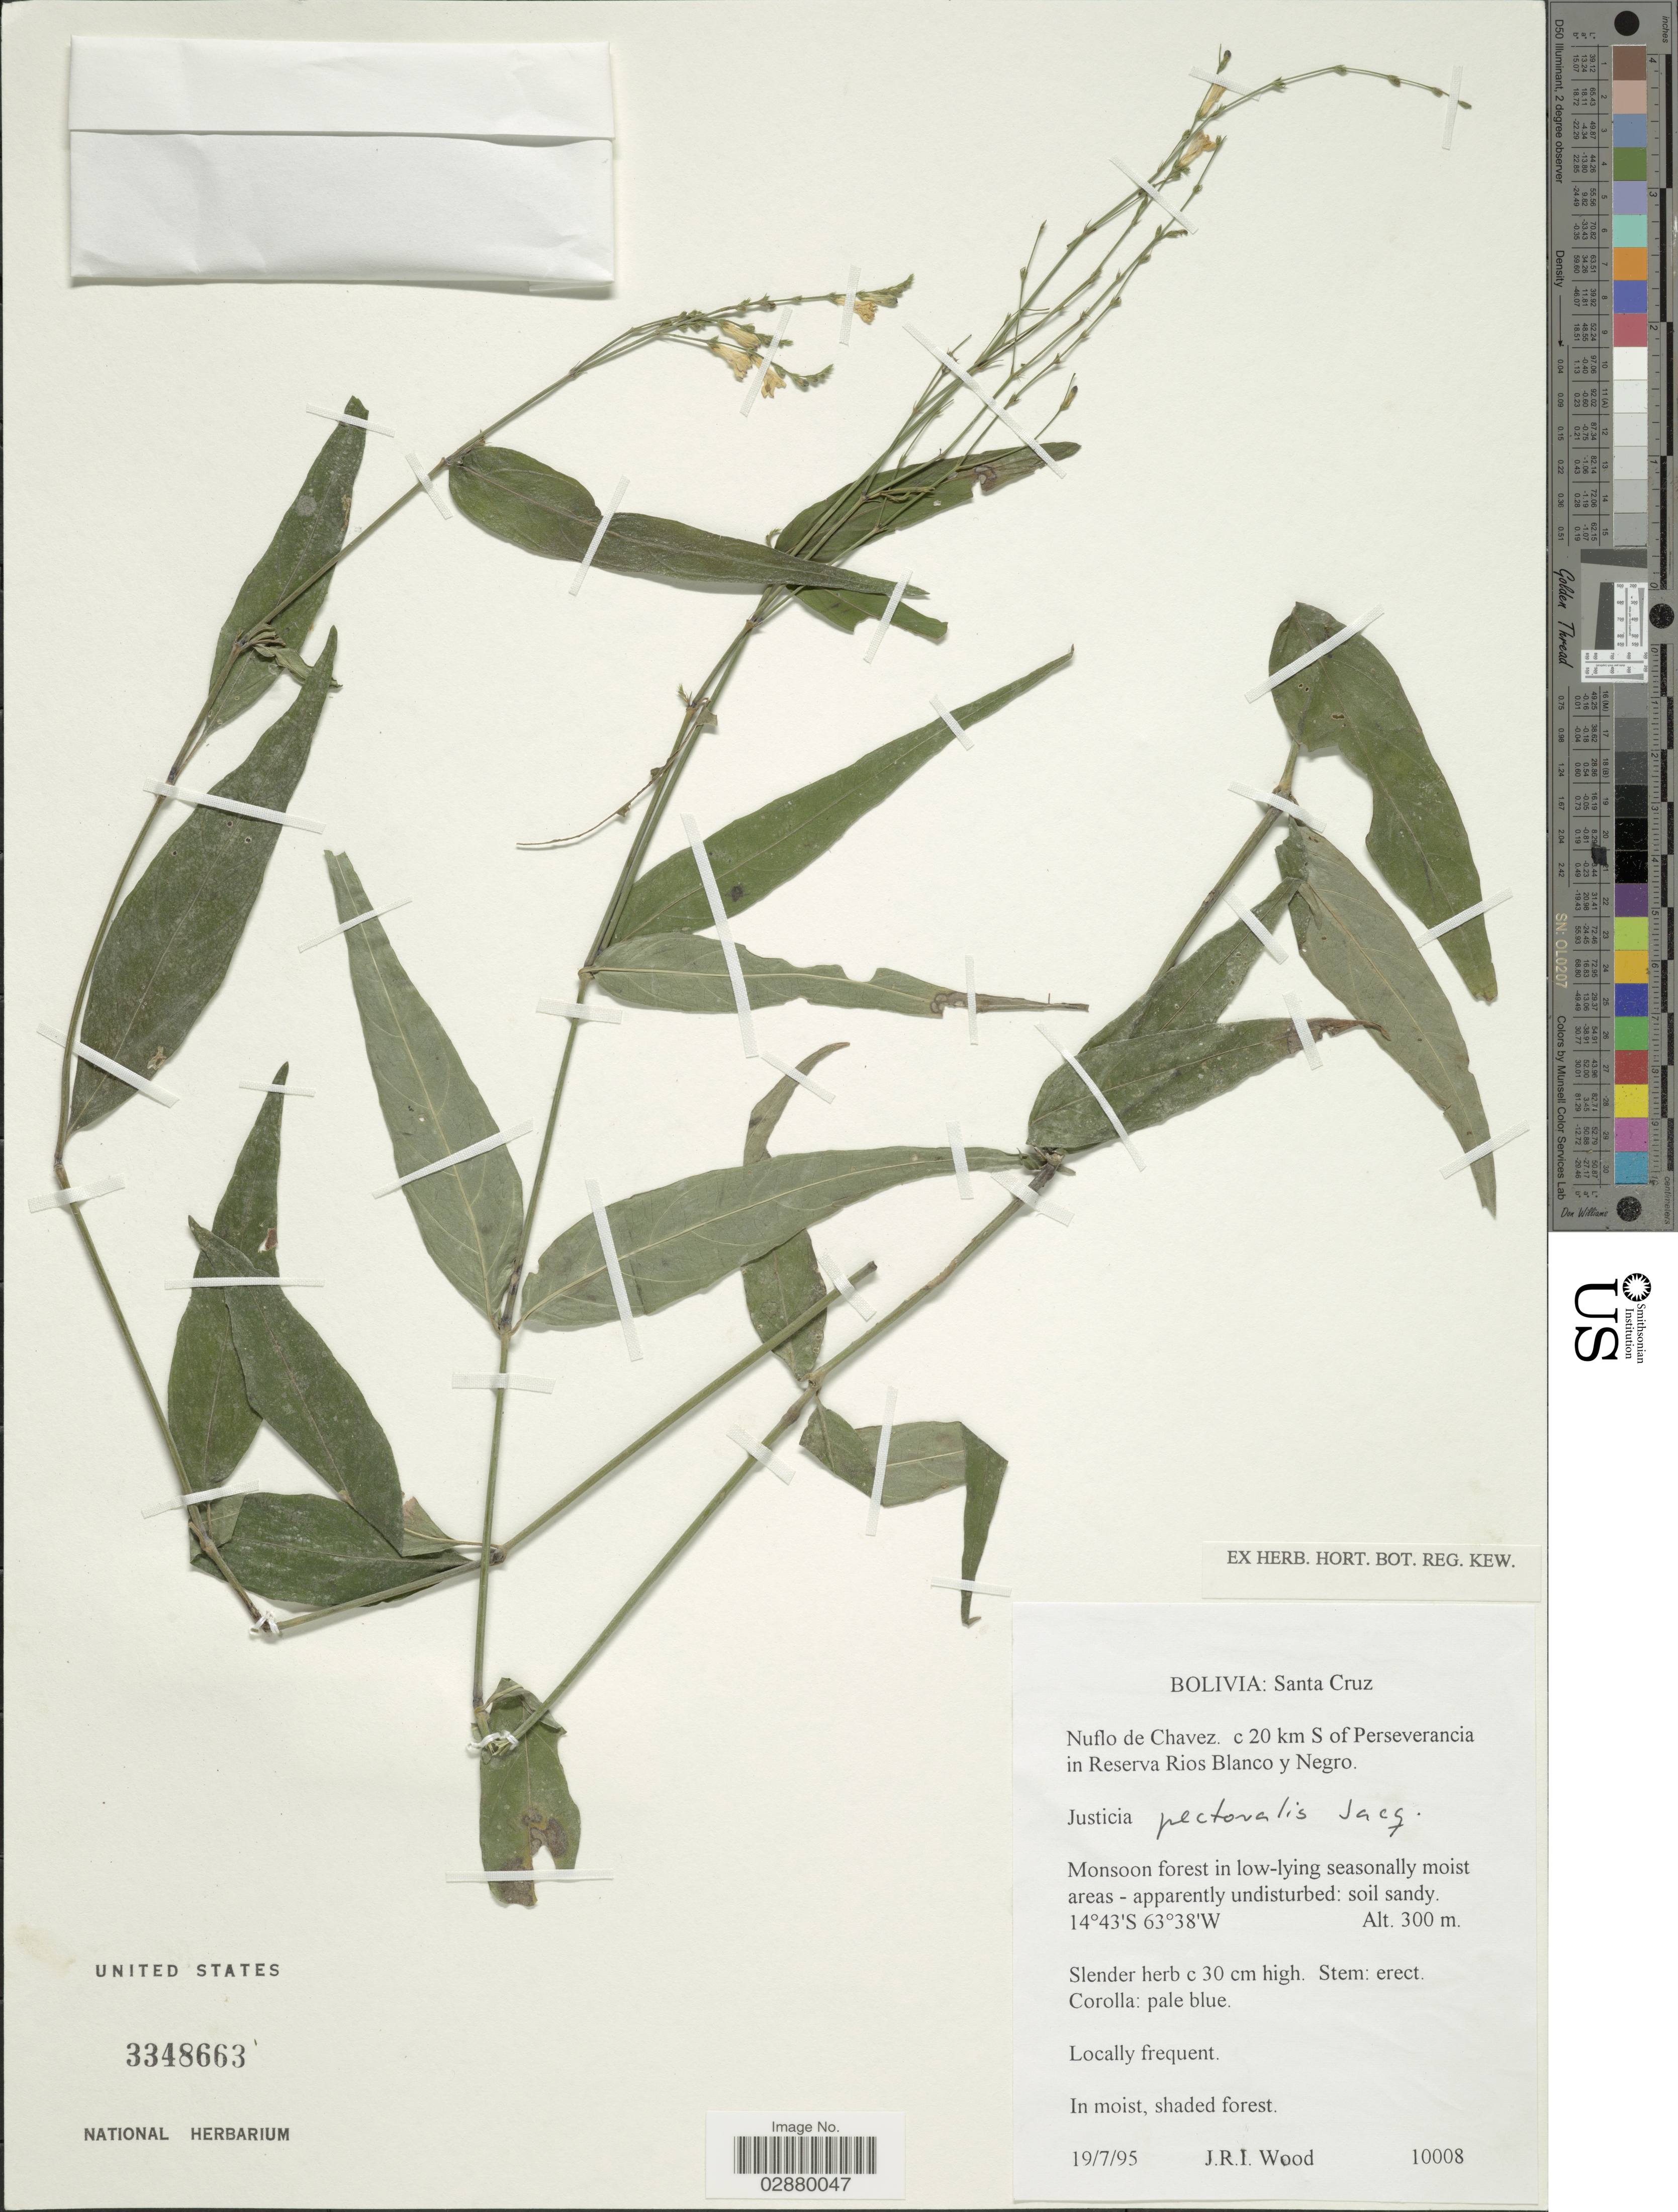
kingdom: Plantae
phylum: Tracheophyta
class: Magnoliopsida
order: Lamiales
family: Acanthaceae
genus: Justicia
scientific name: Justicia pectoralis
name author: Jacq.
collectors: J. R. I. Wood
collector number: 10008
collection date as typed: Transcribed d/m/y: 19/7/95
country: Bolivia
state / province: Santa Cruz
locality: Nuflo de Chavez. c 20 km S of Perseverancia in Reserva Rios Blanco y Negro.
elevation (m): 300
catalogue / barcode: US 3348663